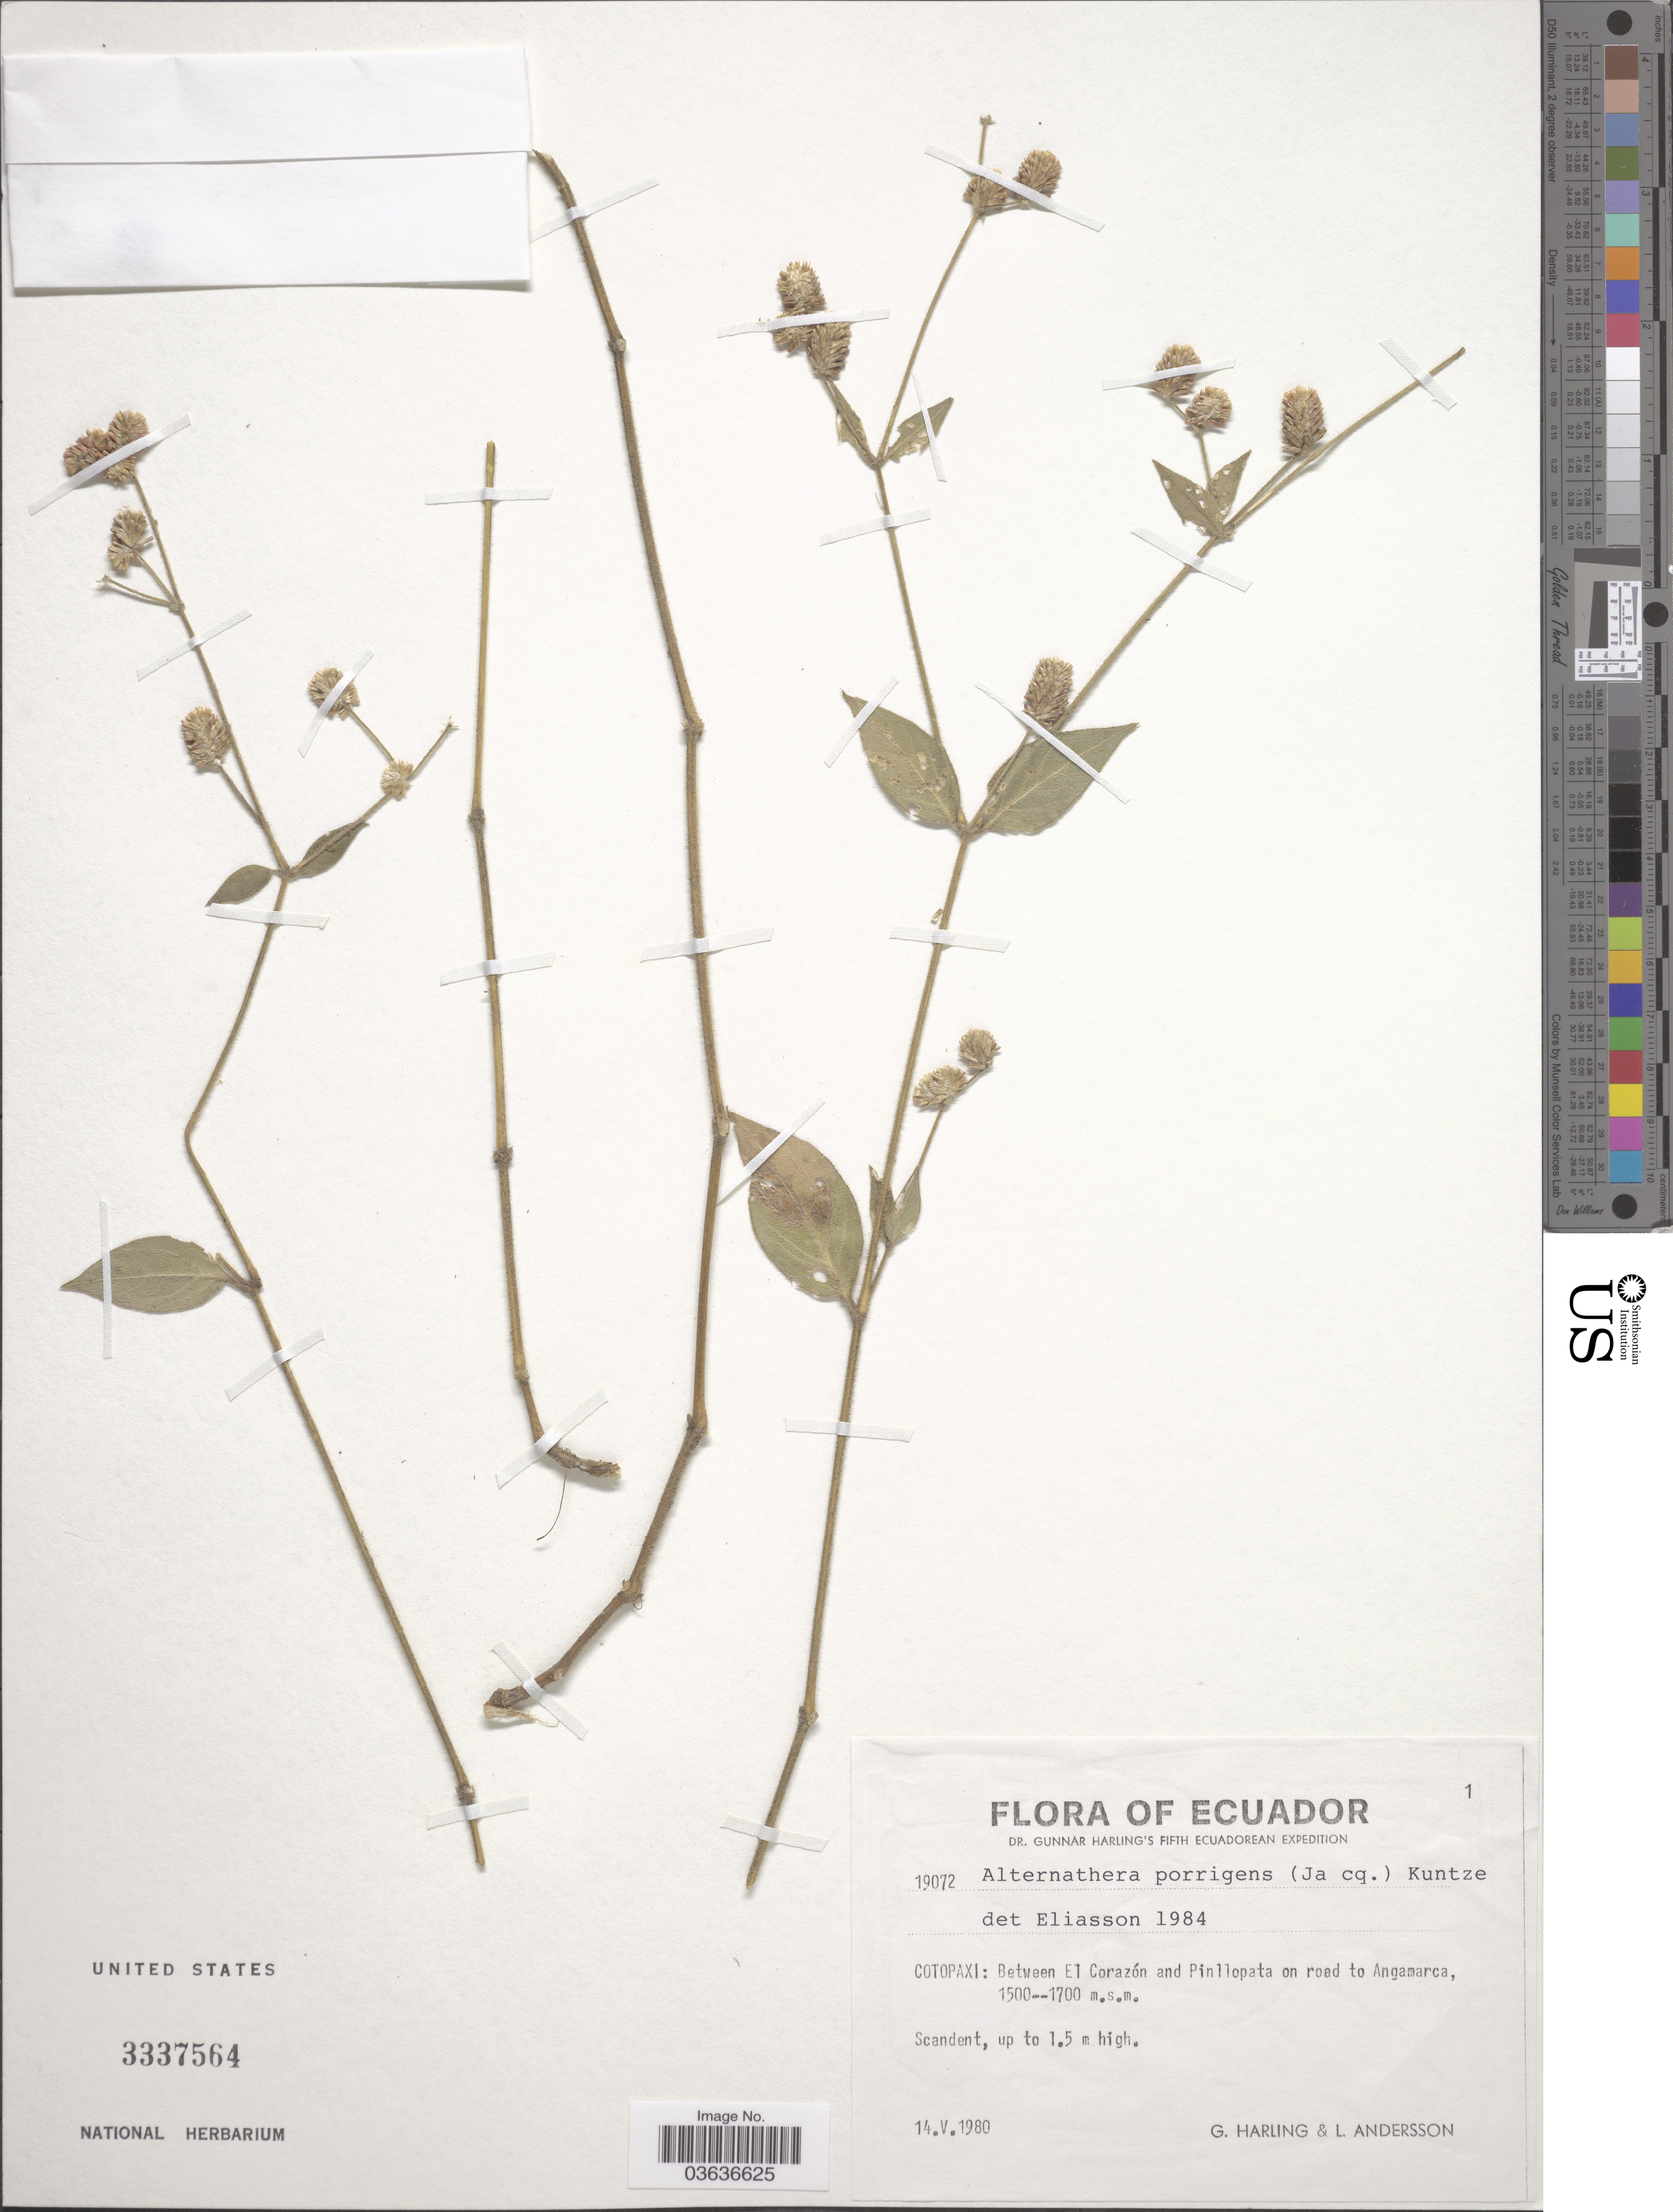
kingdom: Plantae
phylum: Tracheophyta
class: Magnoliopsida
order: Caryophyllales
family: Amaranthaceae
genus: Alternanthera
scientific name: Alternanthera porrigens var. porrigens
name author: (Jacq.) Kuntze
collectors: G. Harling & L. Andersson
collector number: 19072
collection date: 1980-05-14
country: Ecuador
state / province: Cotopaxi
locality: Between El Corazón and Pinllopata on road to Angamarca.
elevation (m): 1500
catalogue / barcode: US 3337564